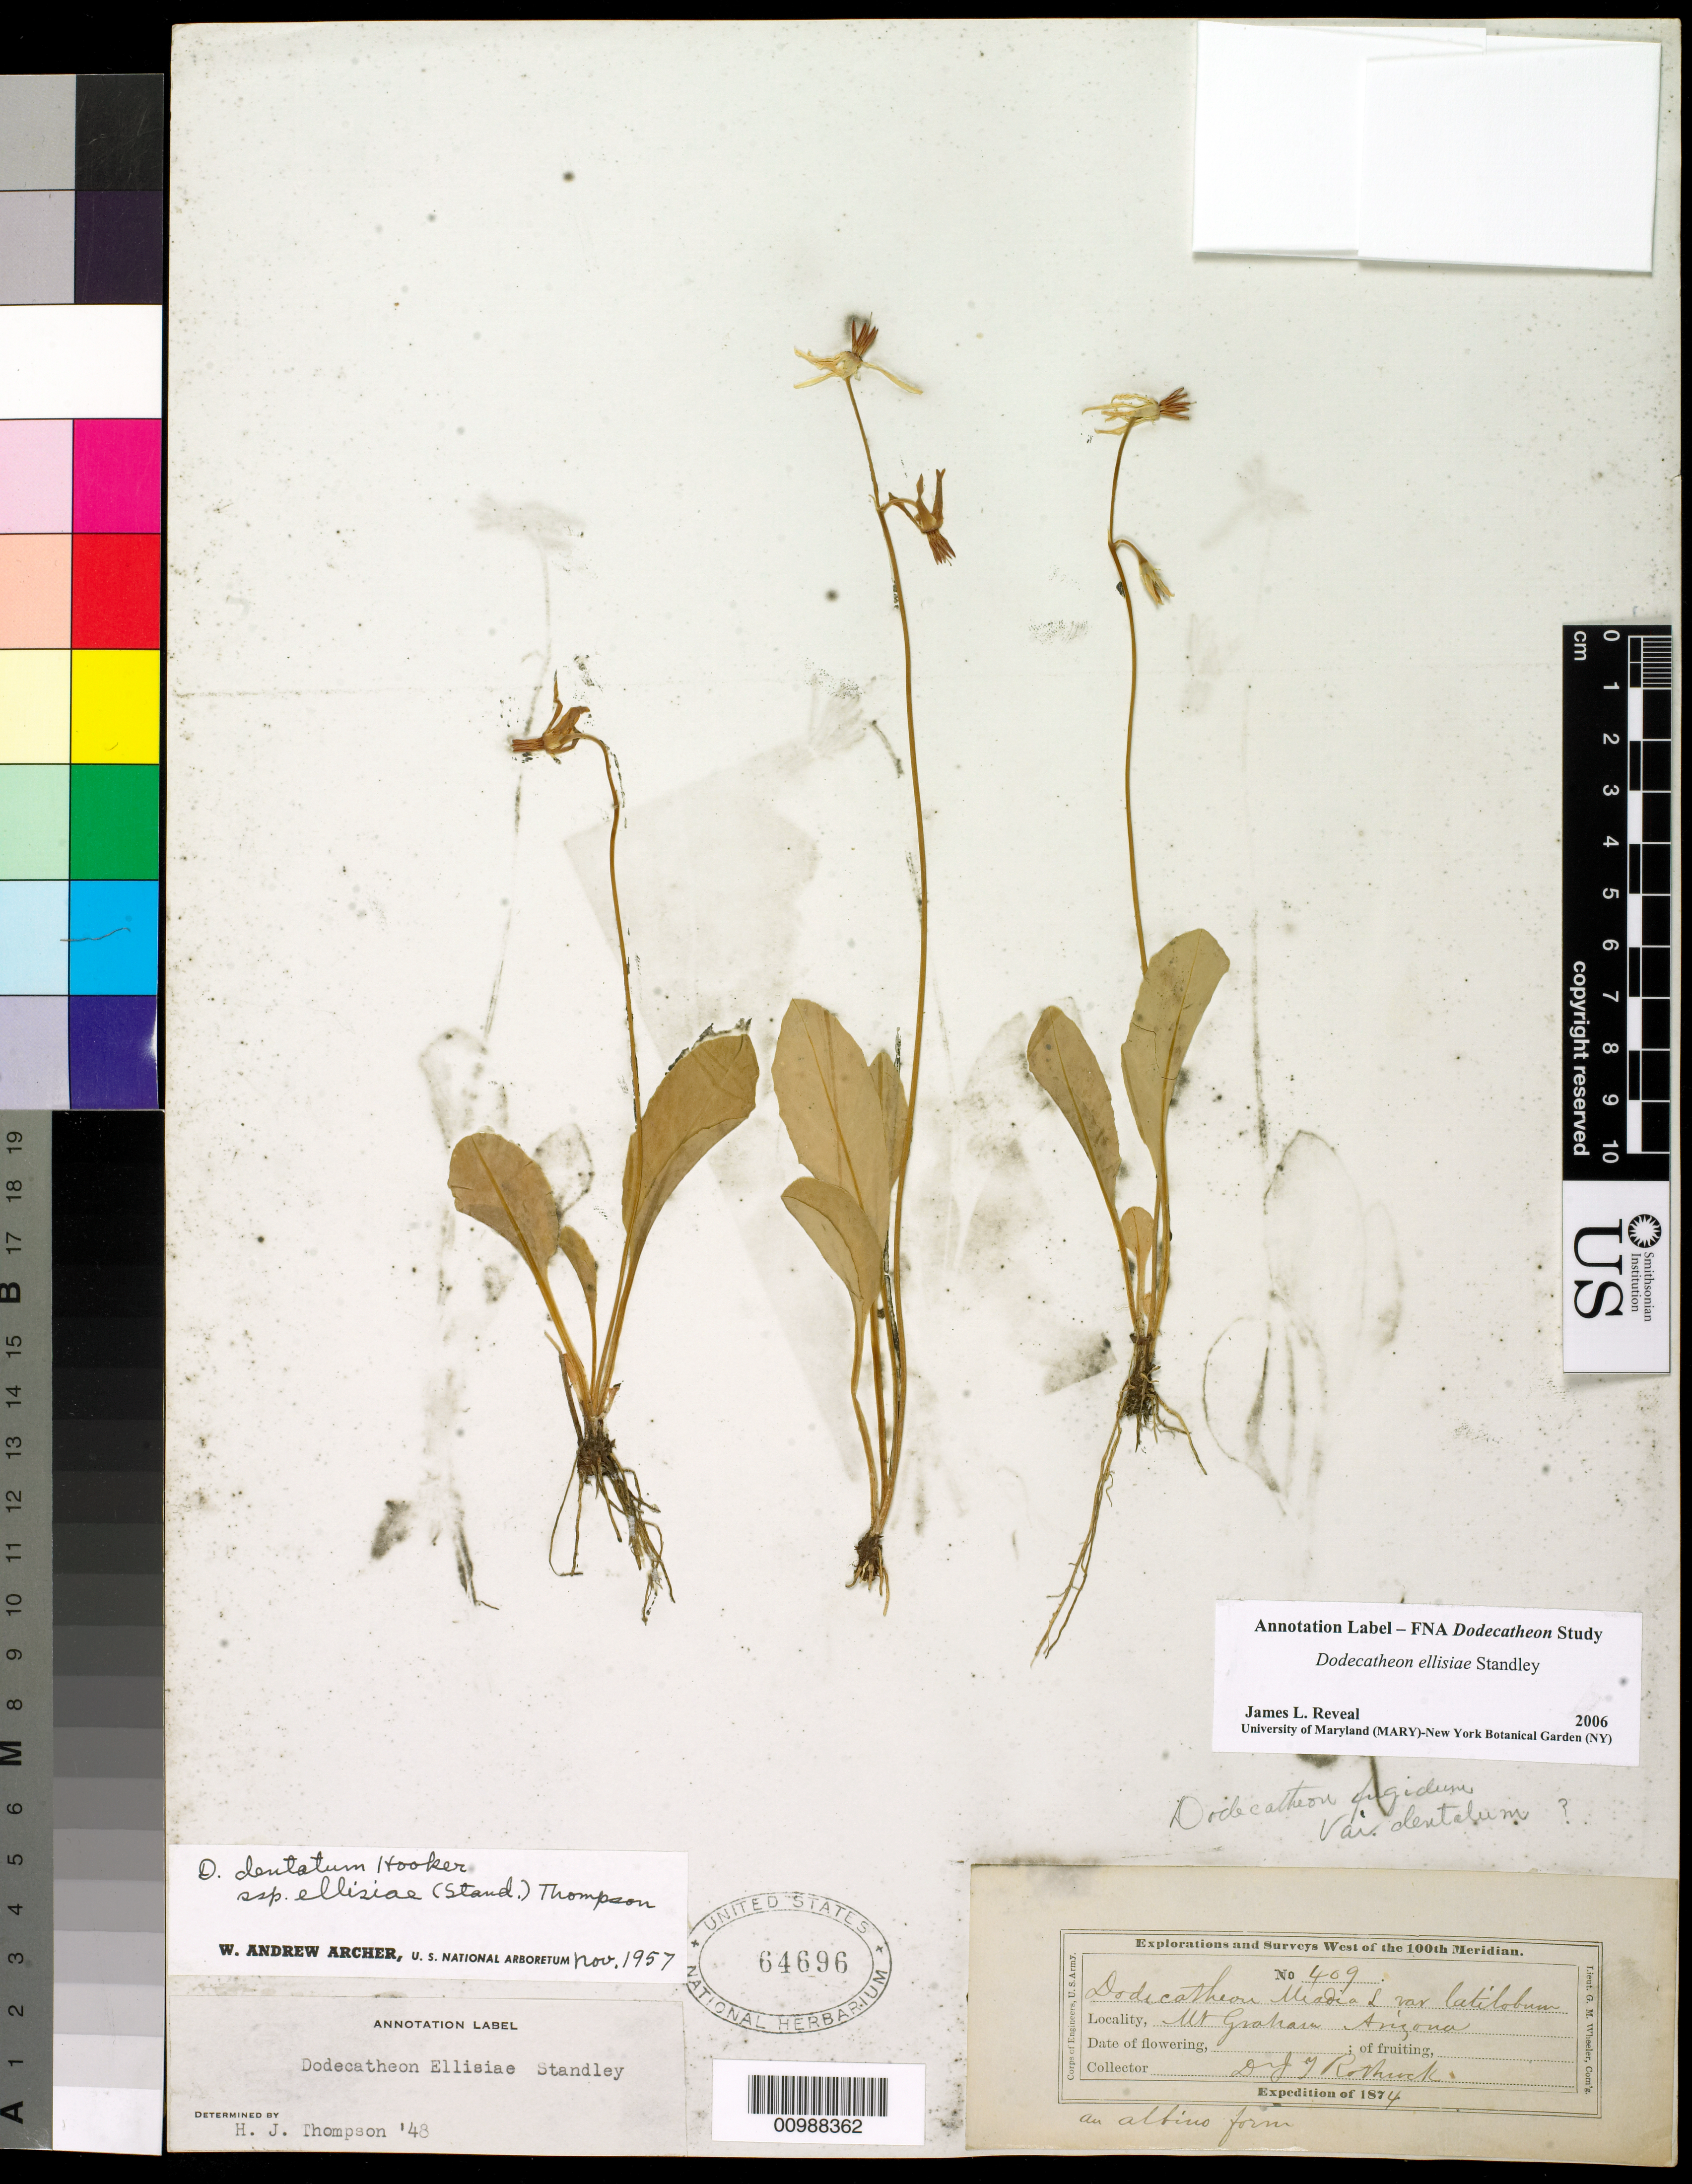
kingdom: Plantae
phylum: Tracheophyta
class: Magnoliopsida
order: Ericales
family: Primulaceae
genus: Dodecatheon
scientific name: Dodecatheon ellisiae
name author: Standl.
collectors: J. T. Rothrock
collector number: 409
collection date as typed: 1874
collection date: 1874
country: United States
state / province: Arizona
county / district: Graham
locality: Mount Graham.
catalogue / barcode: US 64696